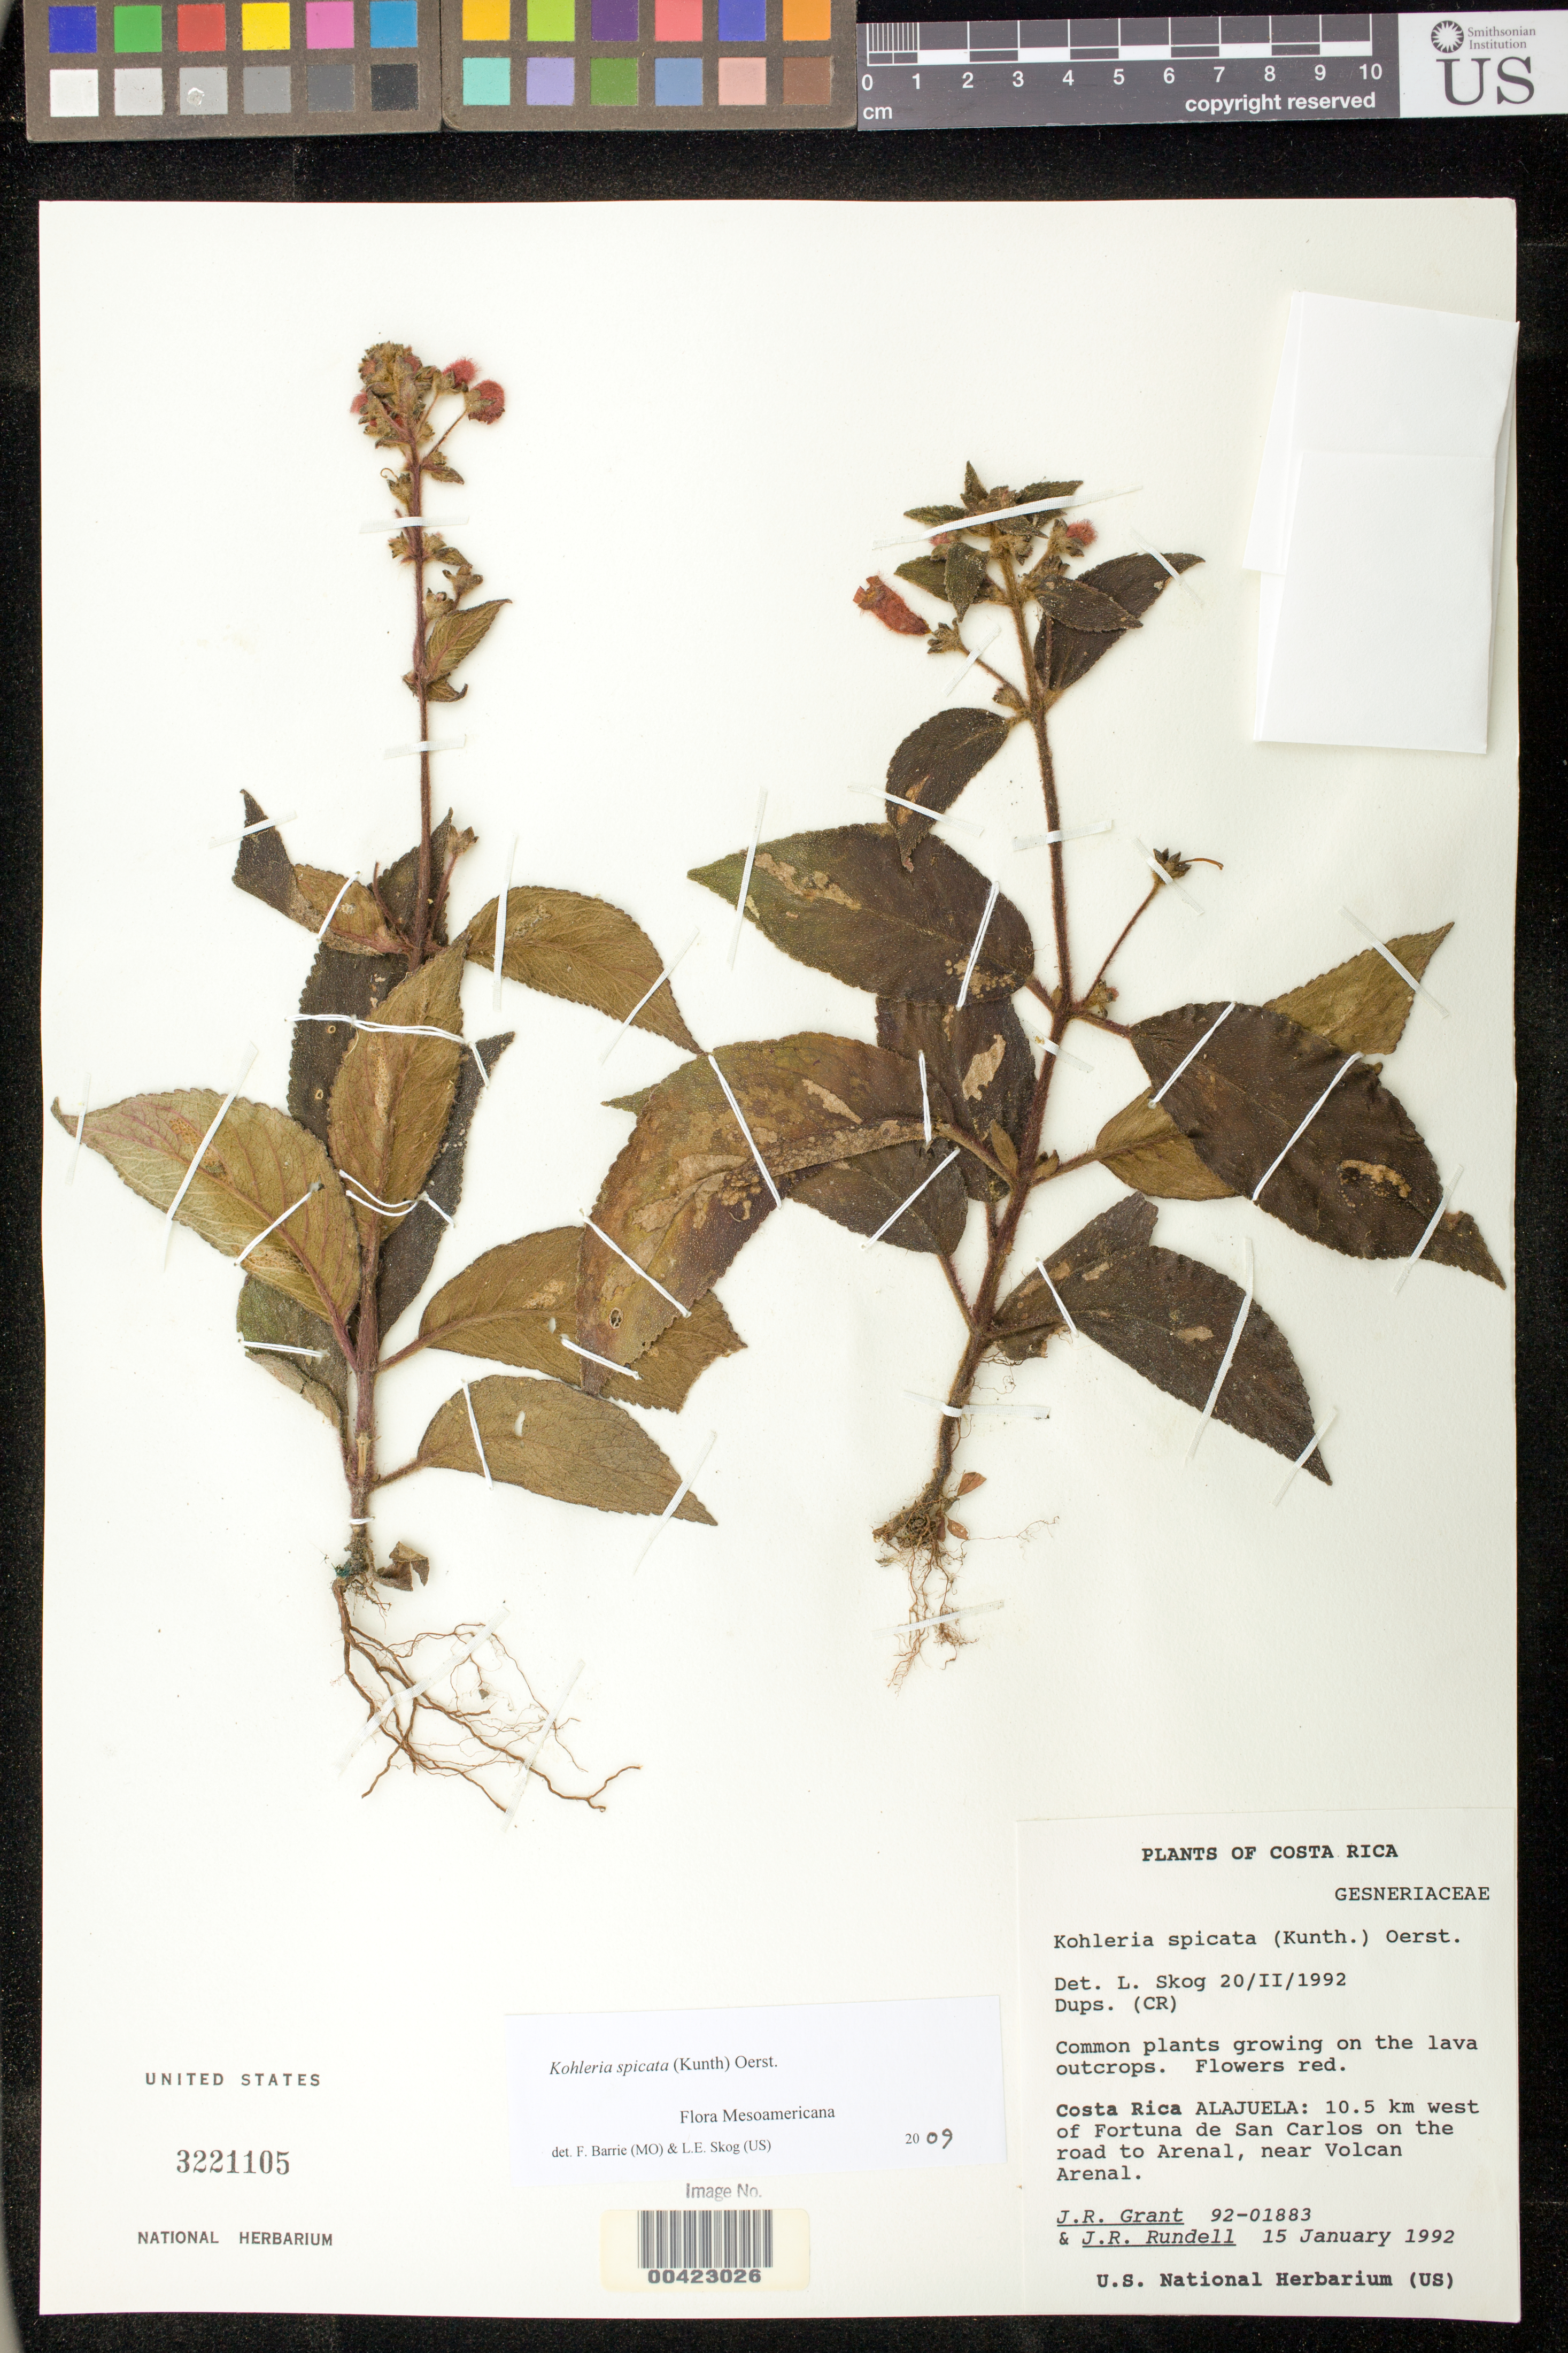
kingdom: Plantae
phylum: Tracheophyta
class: Magnoliopsida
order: Lamiales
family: Gesneriaceae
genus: Kohleria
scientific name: Kohleria spicata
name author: (Kunth) Oerst.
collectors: J. R. Grant & J. R. Rundell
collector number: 9201883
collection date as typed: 15 Jan 1992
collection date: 1992-01-15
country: Costa Rica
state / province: Alajuela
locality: W of Fortuna de San Carlos, near Volcan Arenal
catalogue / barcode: US 3221105